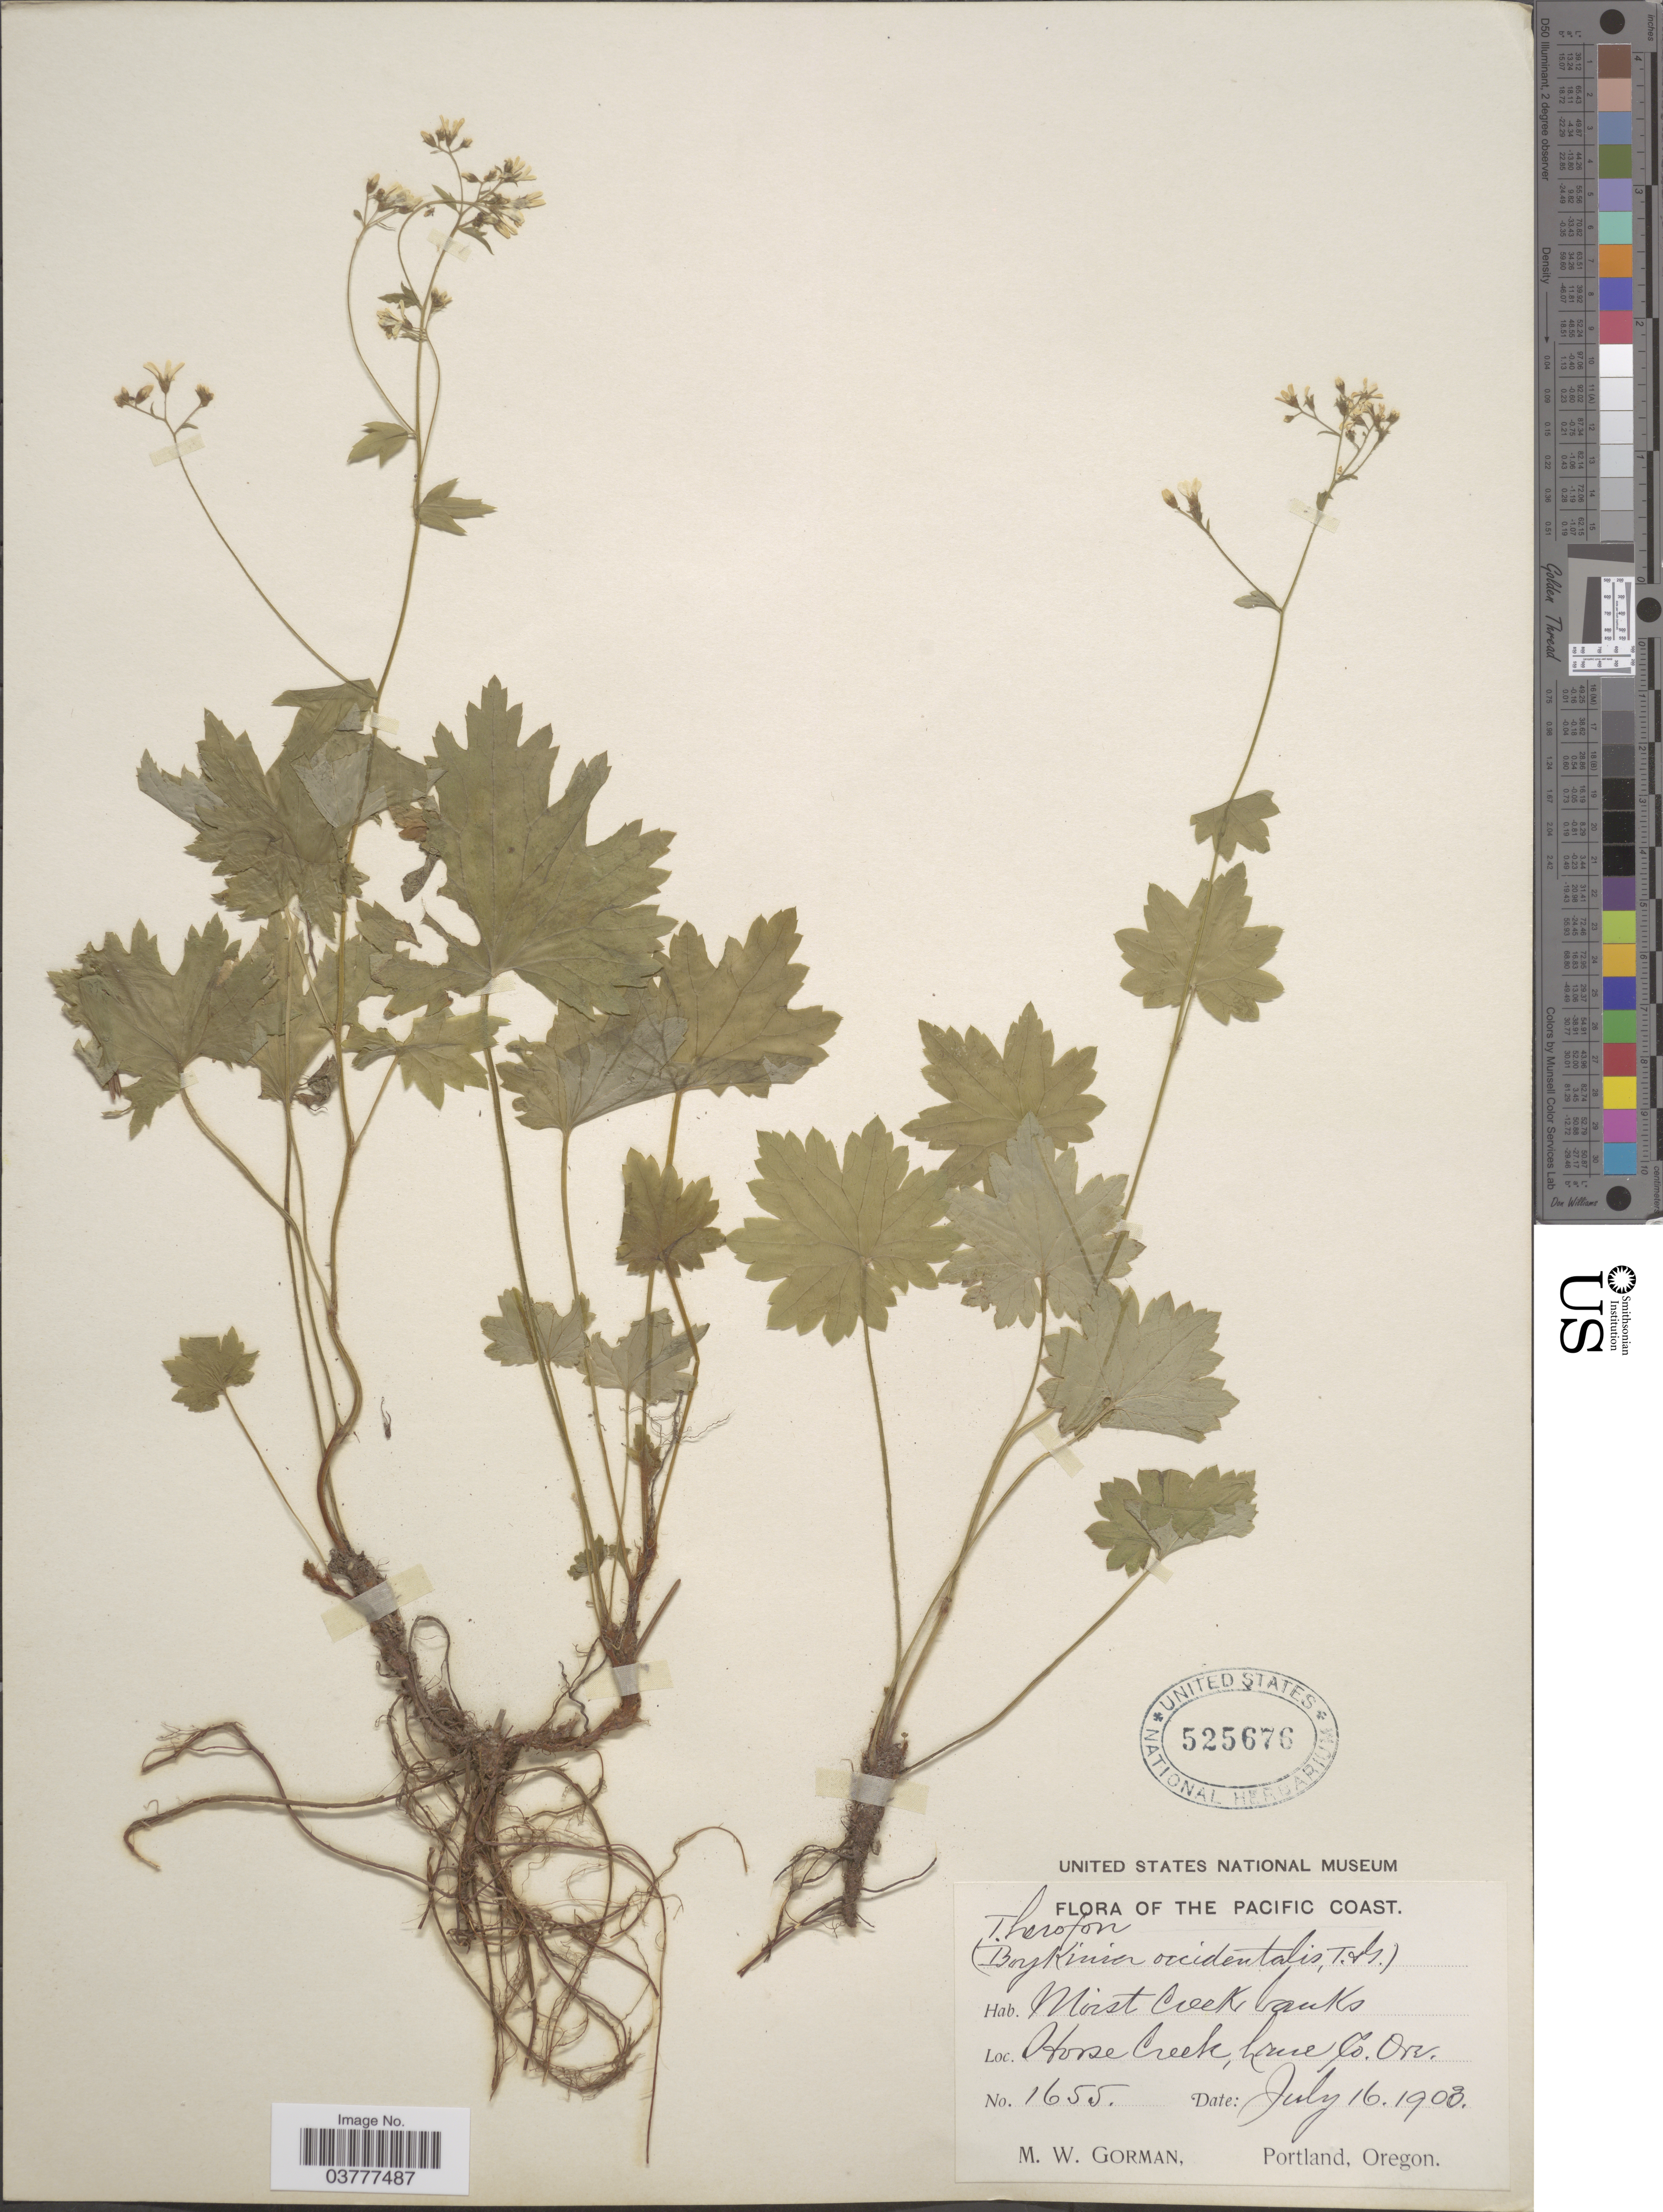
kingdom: Plantae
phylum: Tracheophyta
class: Magnoliopsida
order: Saxifragales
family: Saxifragaceae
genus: Boykinia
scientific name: Boykinia elata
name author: Greene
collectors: M. W. Gorman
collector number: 1655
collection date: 1903-07-16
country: United States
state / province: Oregon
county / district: Lane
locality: The Pacific Coast. Moist Creek banks, Horse Creek, Lane Co.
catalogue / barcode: US 525676